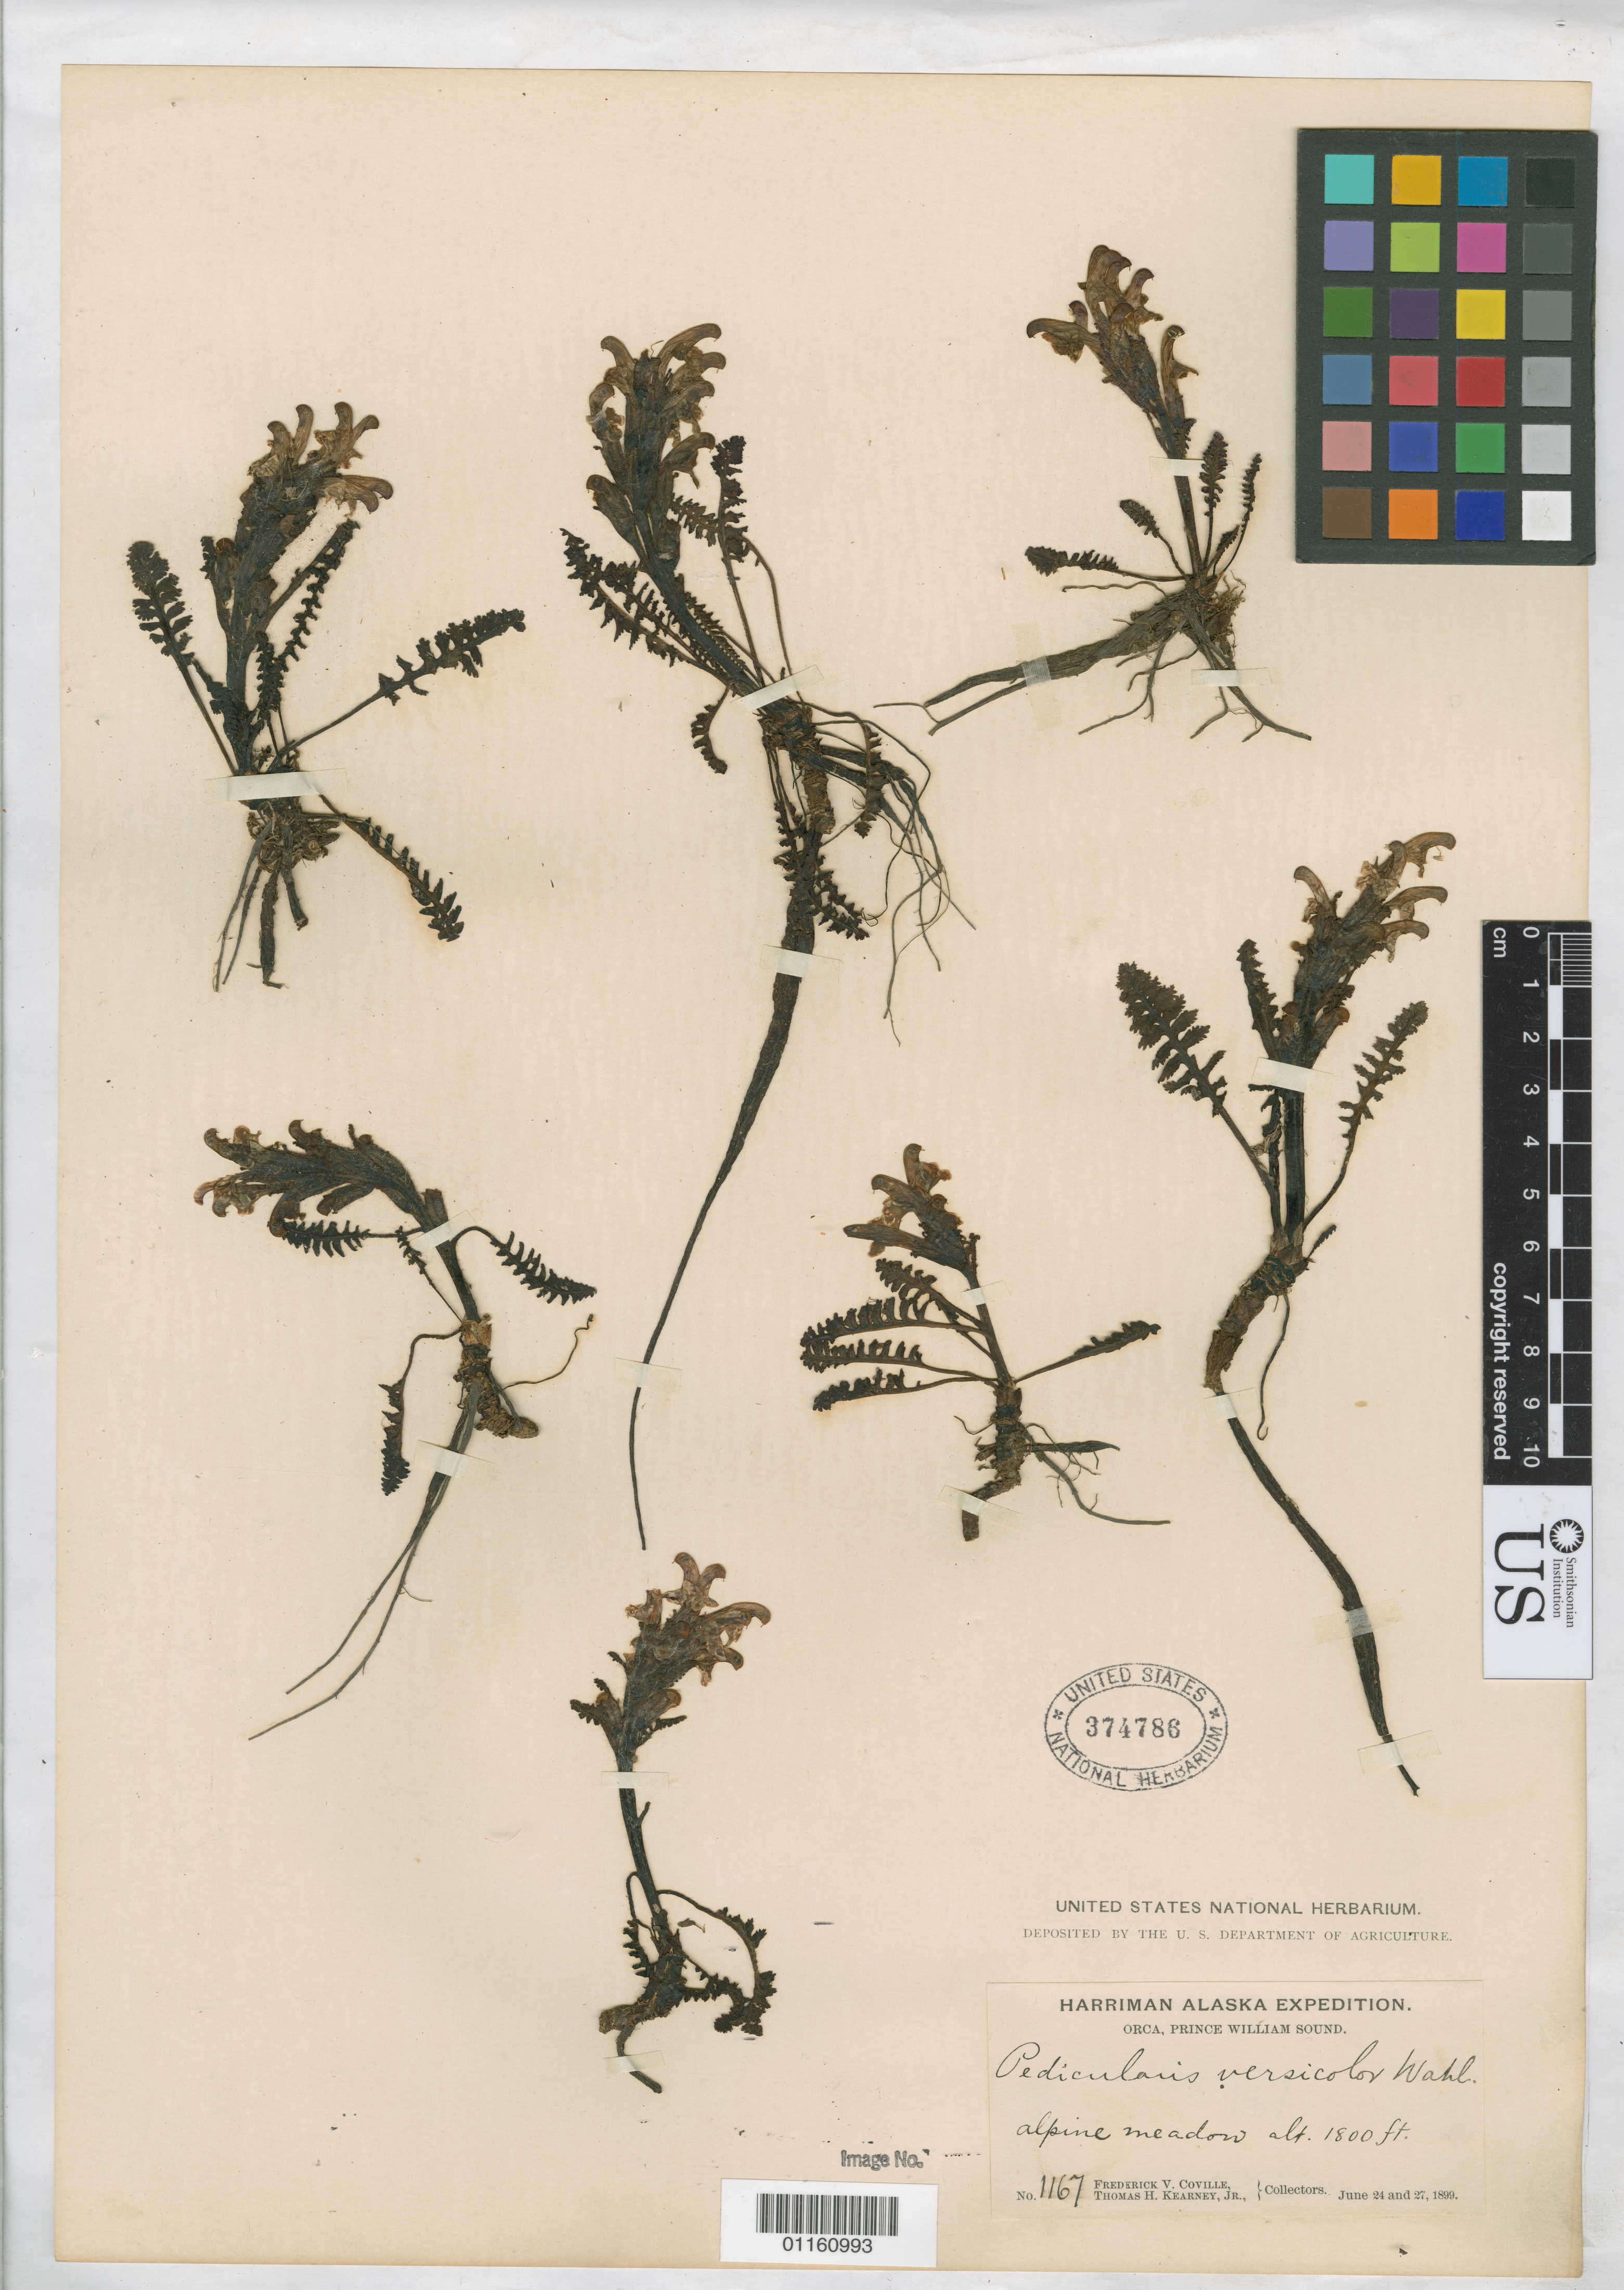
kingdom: Plantae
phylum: Tracheophyta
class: Magnoliopsida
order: Lamiales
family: Orobanchaceae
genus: Pedicularis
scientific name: Pedicularis versicolor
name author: Wahlenb.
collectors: F. V. Coville & T. H. Kearney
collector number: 1167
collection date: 1899-06-24,1899-06-27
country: United States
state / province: Alaska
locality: Orca, Prince William Sound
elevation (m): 549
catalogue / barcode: US 374786